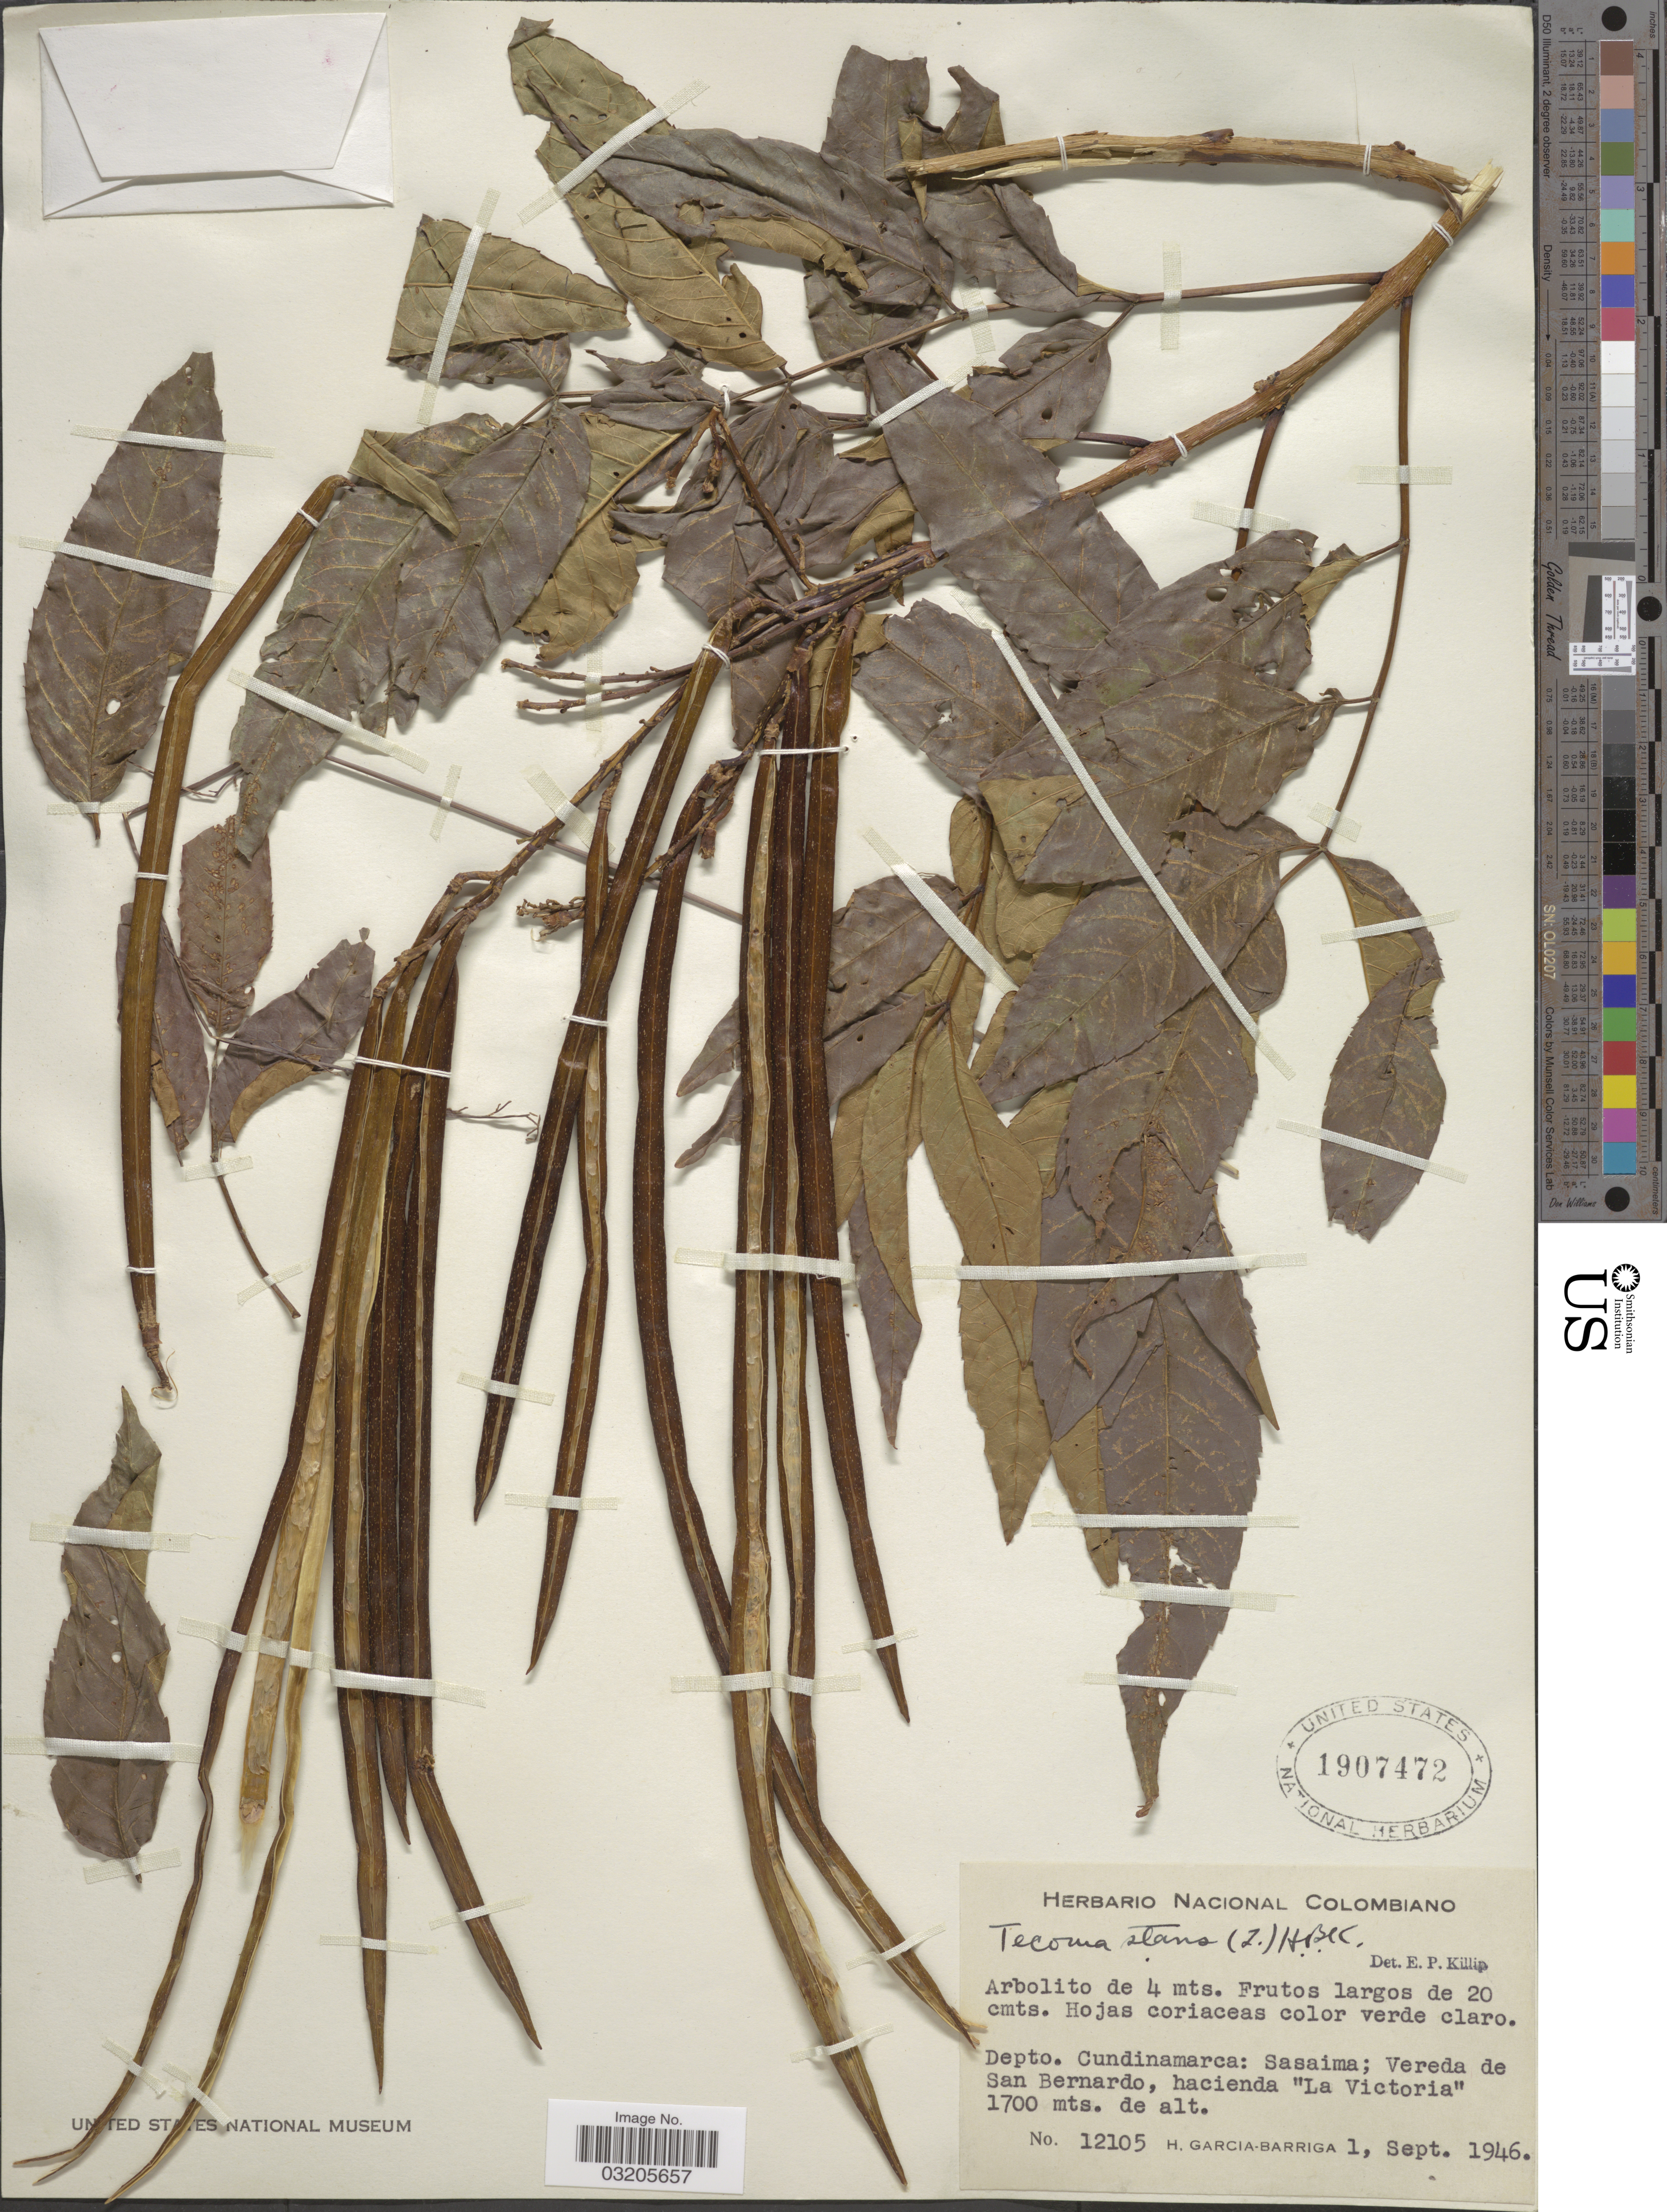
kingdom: Plantae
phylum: Tracheophyta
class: Magnoliopsida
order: Lamiales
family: Bignoniaceae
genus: Tecoma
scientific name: Tecoma stans var. stans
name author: (L.) Juss. ex Kunth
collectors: H. García Barriga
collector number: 12105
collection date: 1946-09-01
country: Colombia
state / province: Cundinamarca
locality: Depto. Cundinamarca: Sasaima; Vereda de San Bernardo, hacienda "La Victoria".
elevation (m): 1700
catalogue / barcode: US 1907472